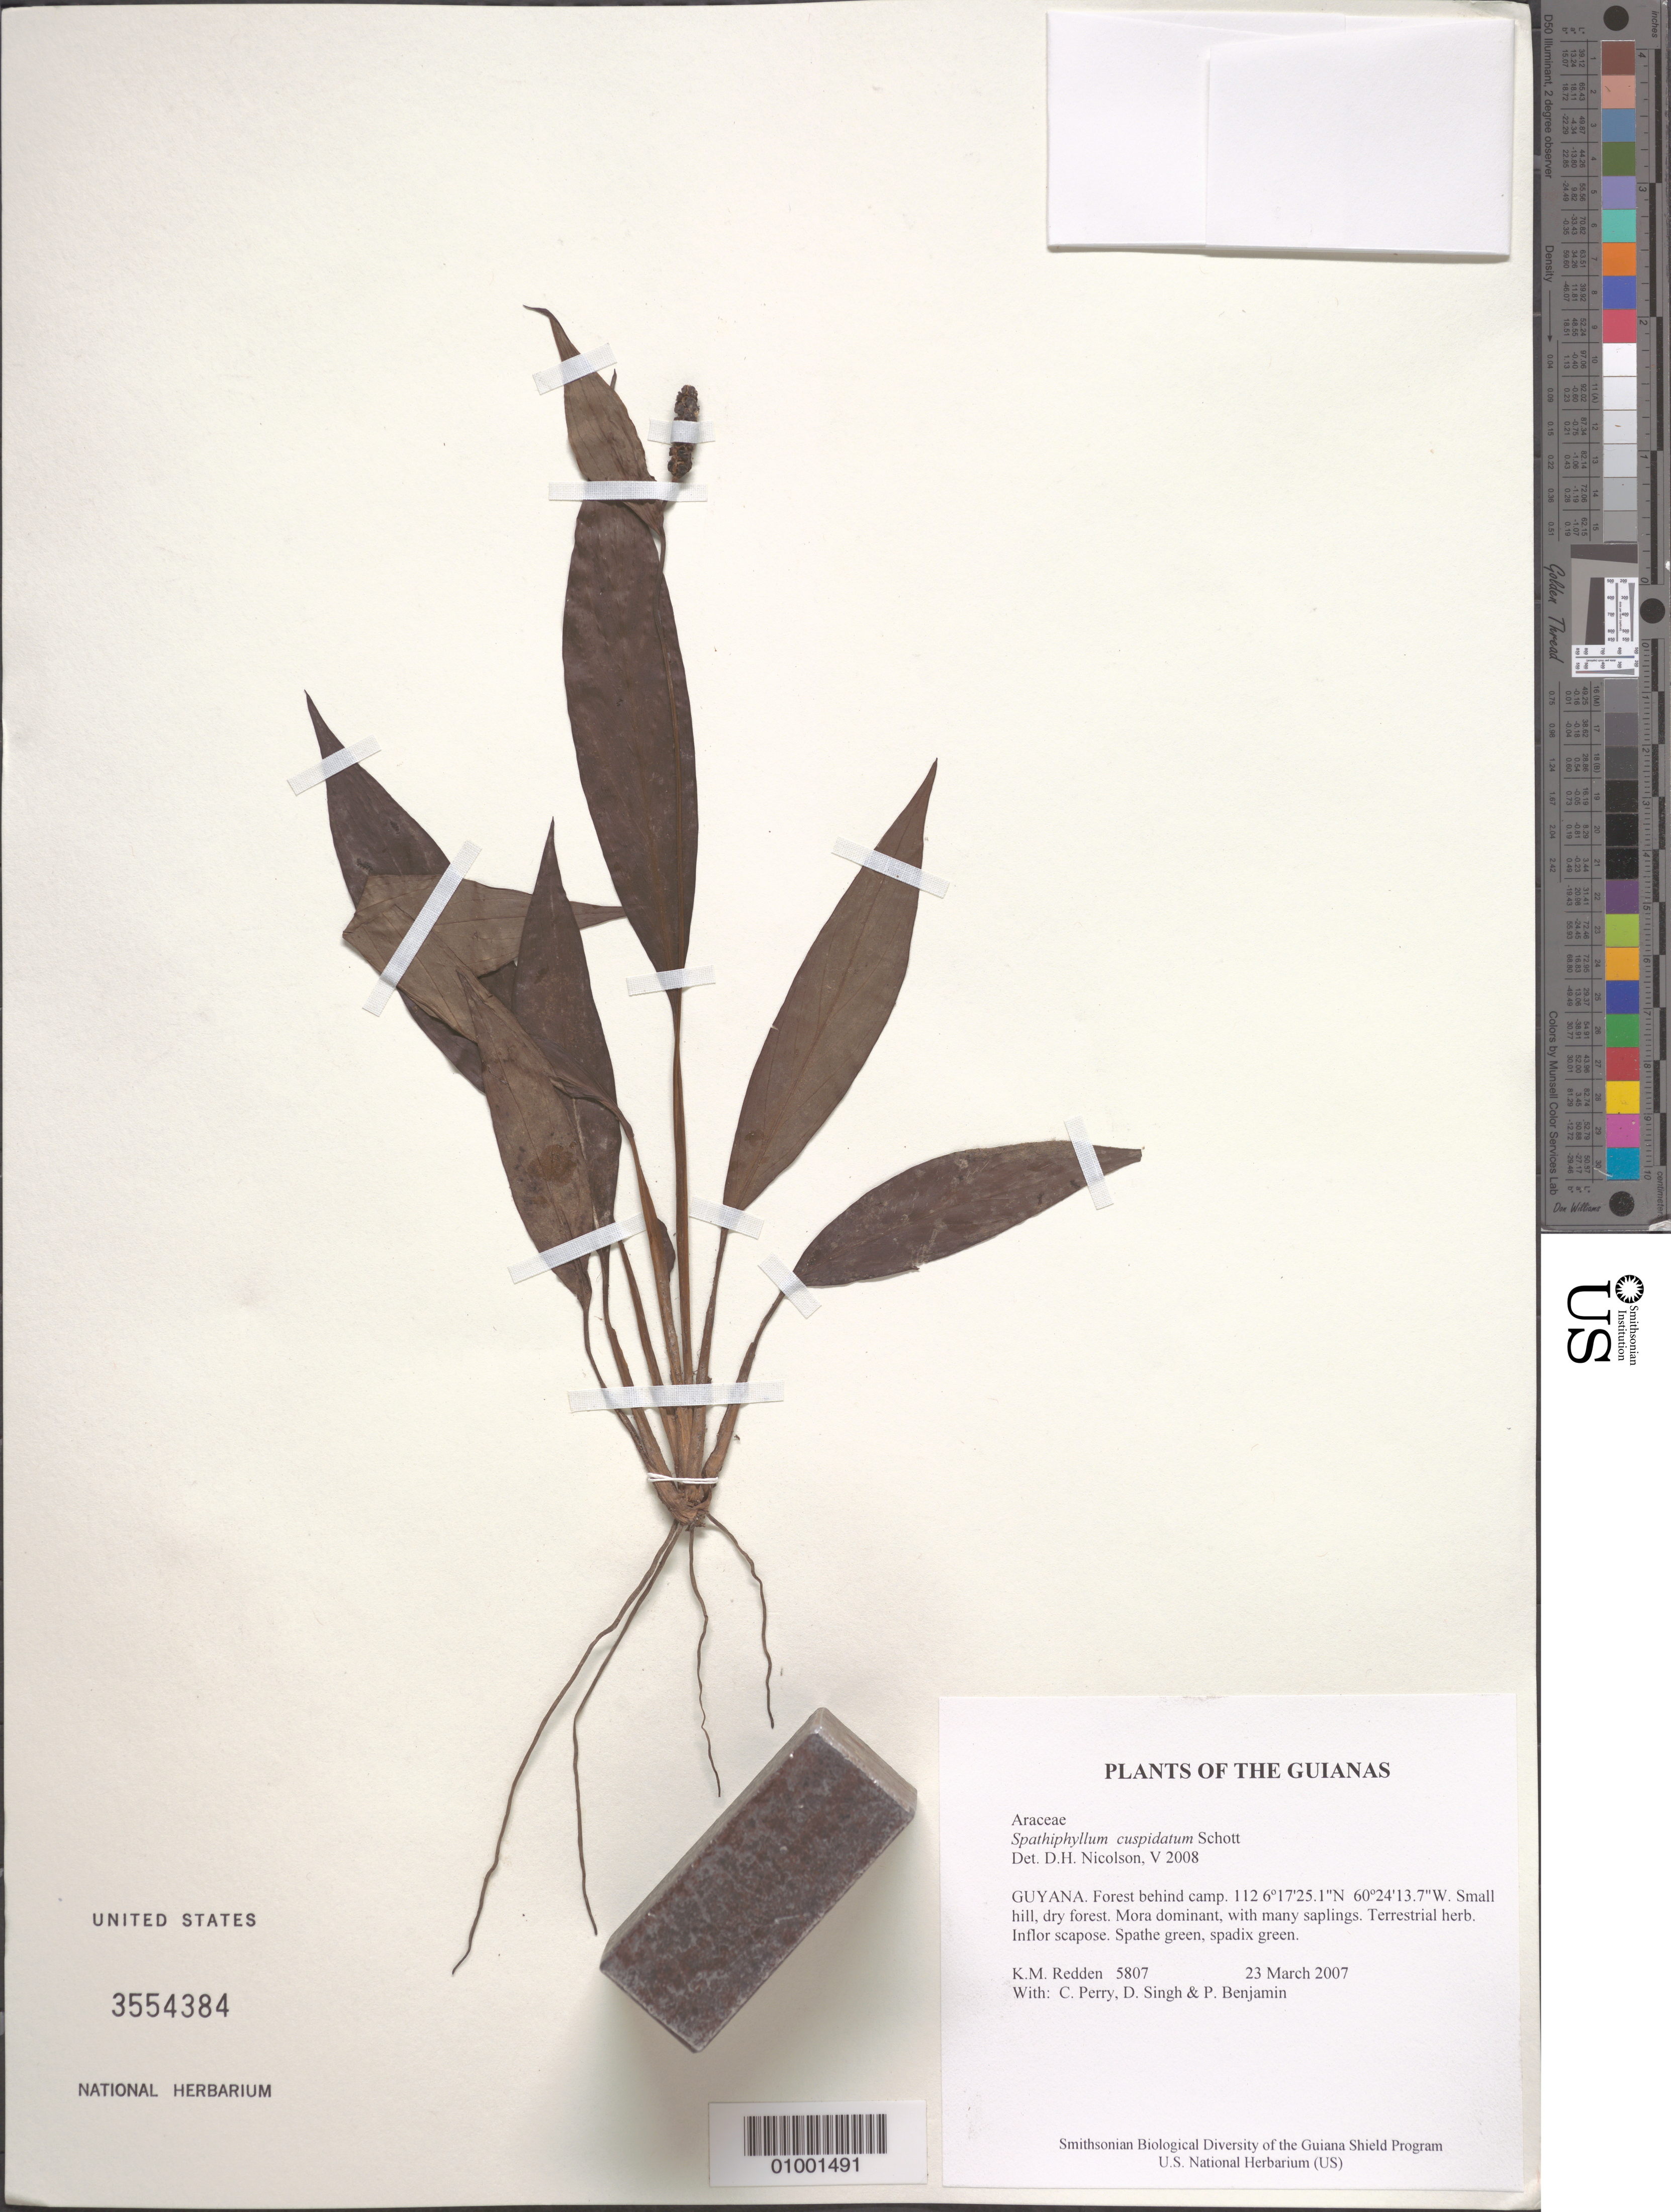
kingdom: Plantae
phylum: Tracheophyta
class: Liliopsida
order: Alismatales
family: Araceae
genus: Spathiphyllum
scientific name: Spathiphyllum cuspidatum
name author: Schott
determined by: Nicolson, Dan H.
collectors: K. M. Redden, C. Perry, D. Singh & P. Benjamin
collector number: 5807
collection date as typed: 23 March 2007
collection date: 2007-03-23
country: Guyana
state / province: Cuyuni-Mazaruni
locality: Forest behind camp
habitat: Small hill, dry forest. Mora dominant, with many saplings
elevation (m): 112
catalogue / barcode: US 3554384